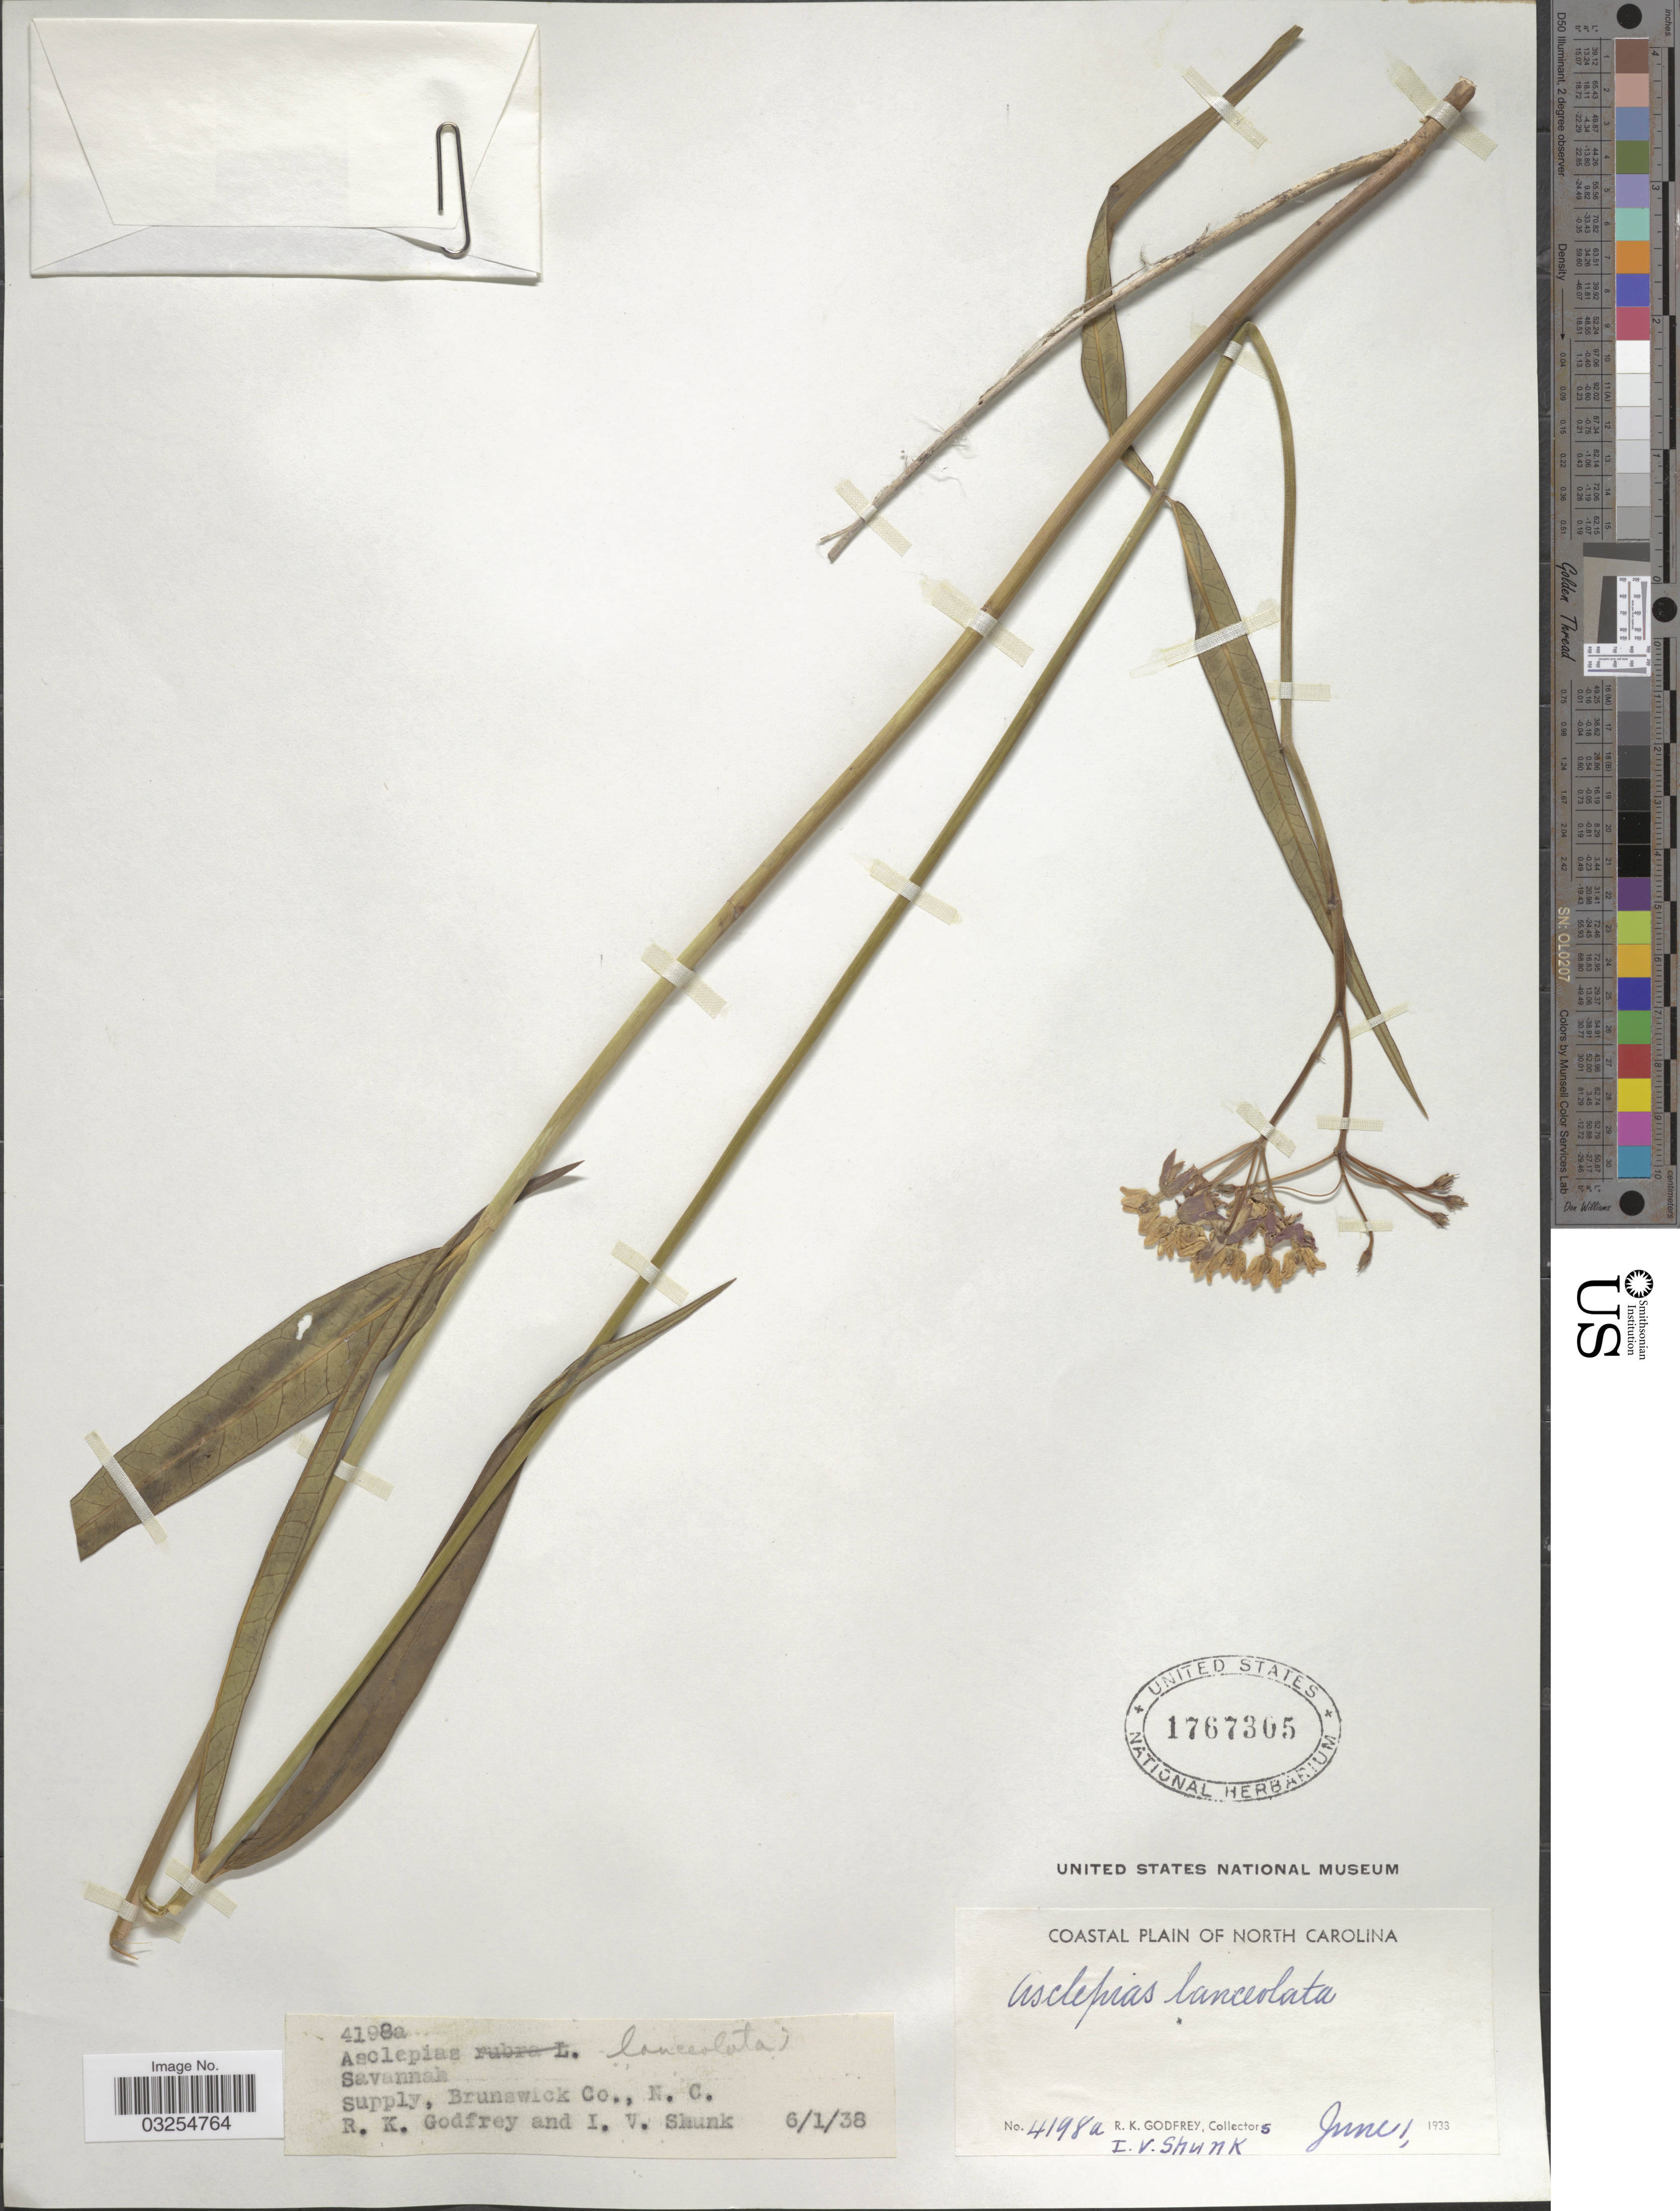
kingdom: Plantae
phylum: Tracheophyta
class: Magnoliopsida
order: Gentianales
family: Apocynaceae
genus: Asclepias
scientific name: Asclepias lanceolata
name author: Walter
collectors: R. K. Godfrey & I. Shunk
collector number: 4198a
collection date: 1938-06-01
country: United States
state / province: North Carolina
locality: Coastal Plain of North Carolina. Supply, Brunswick Co.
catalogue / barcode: US 1767305